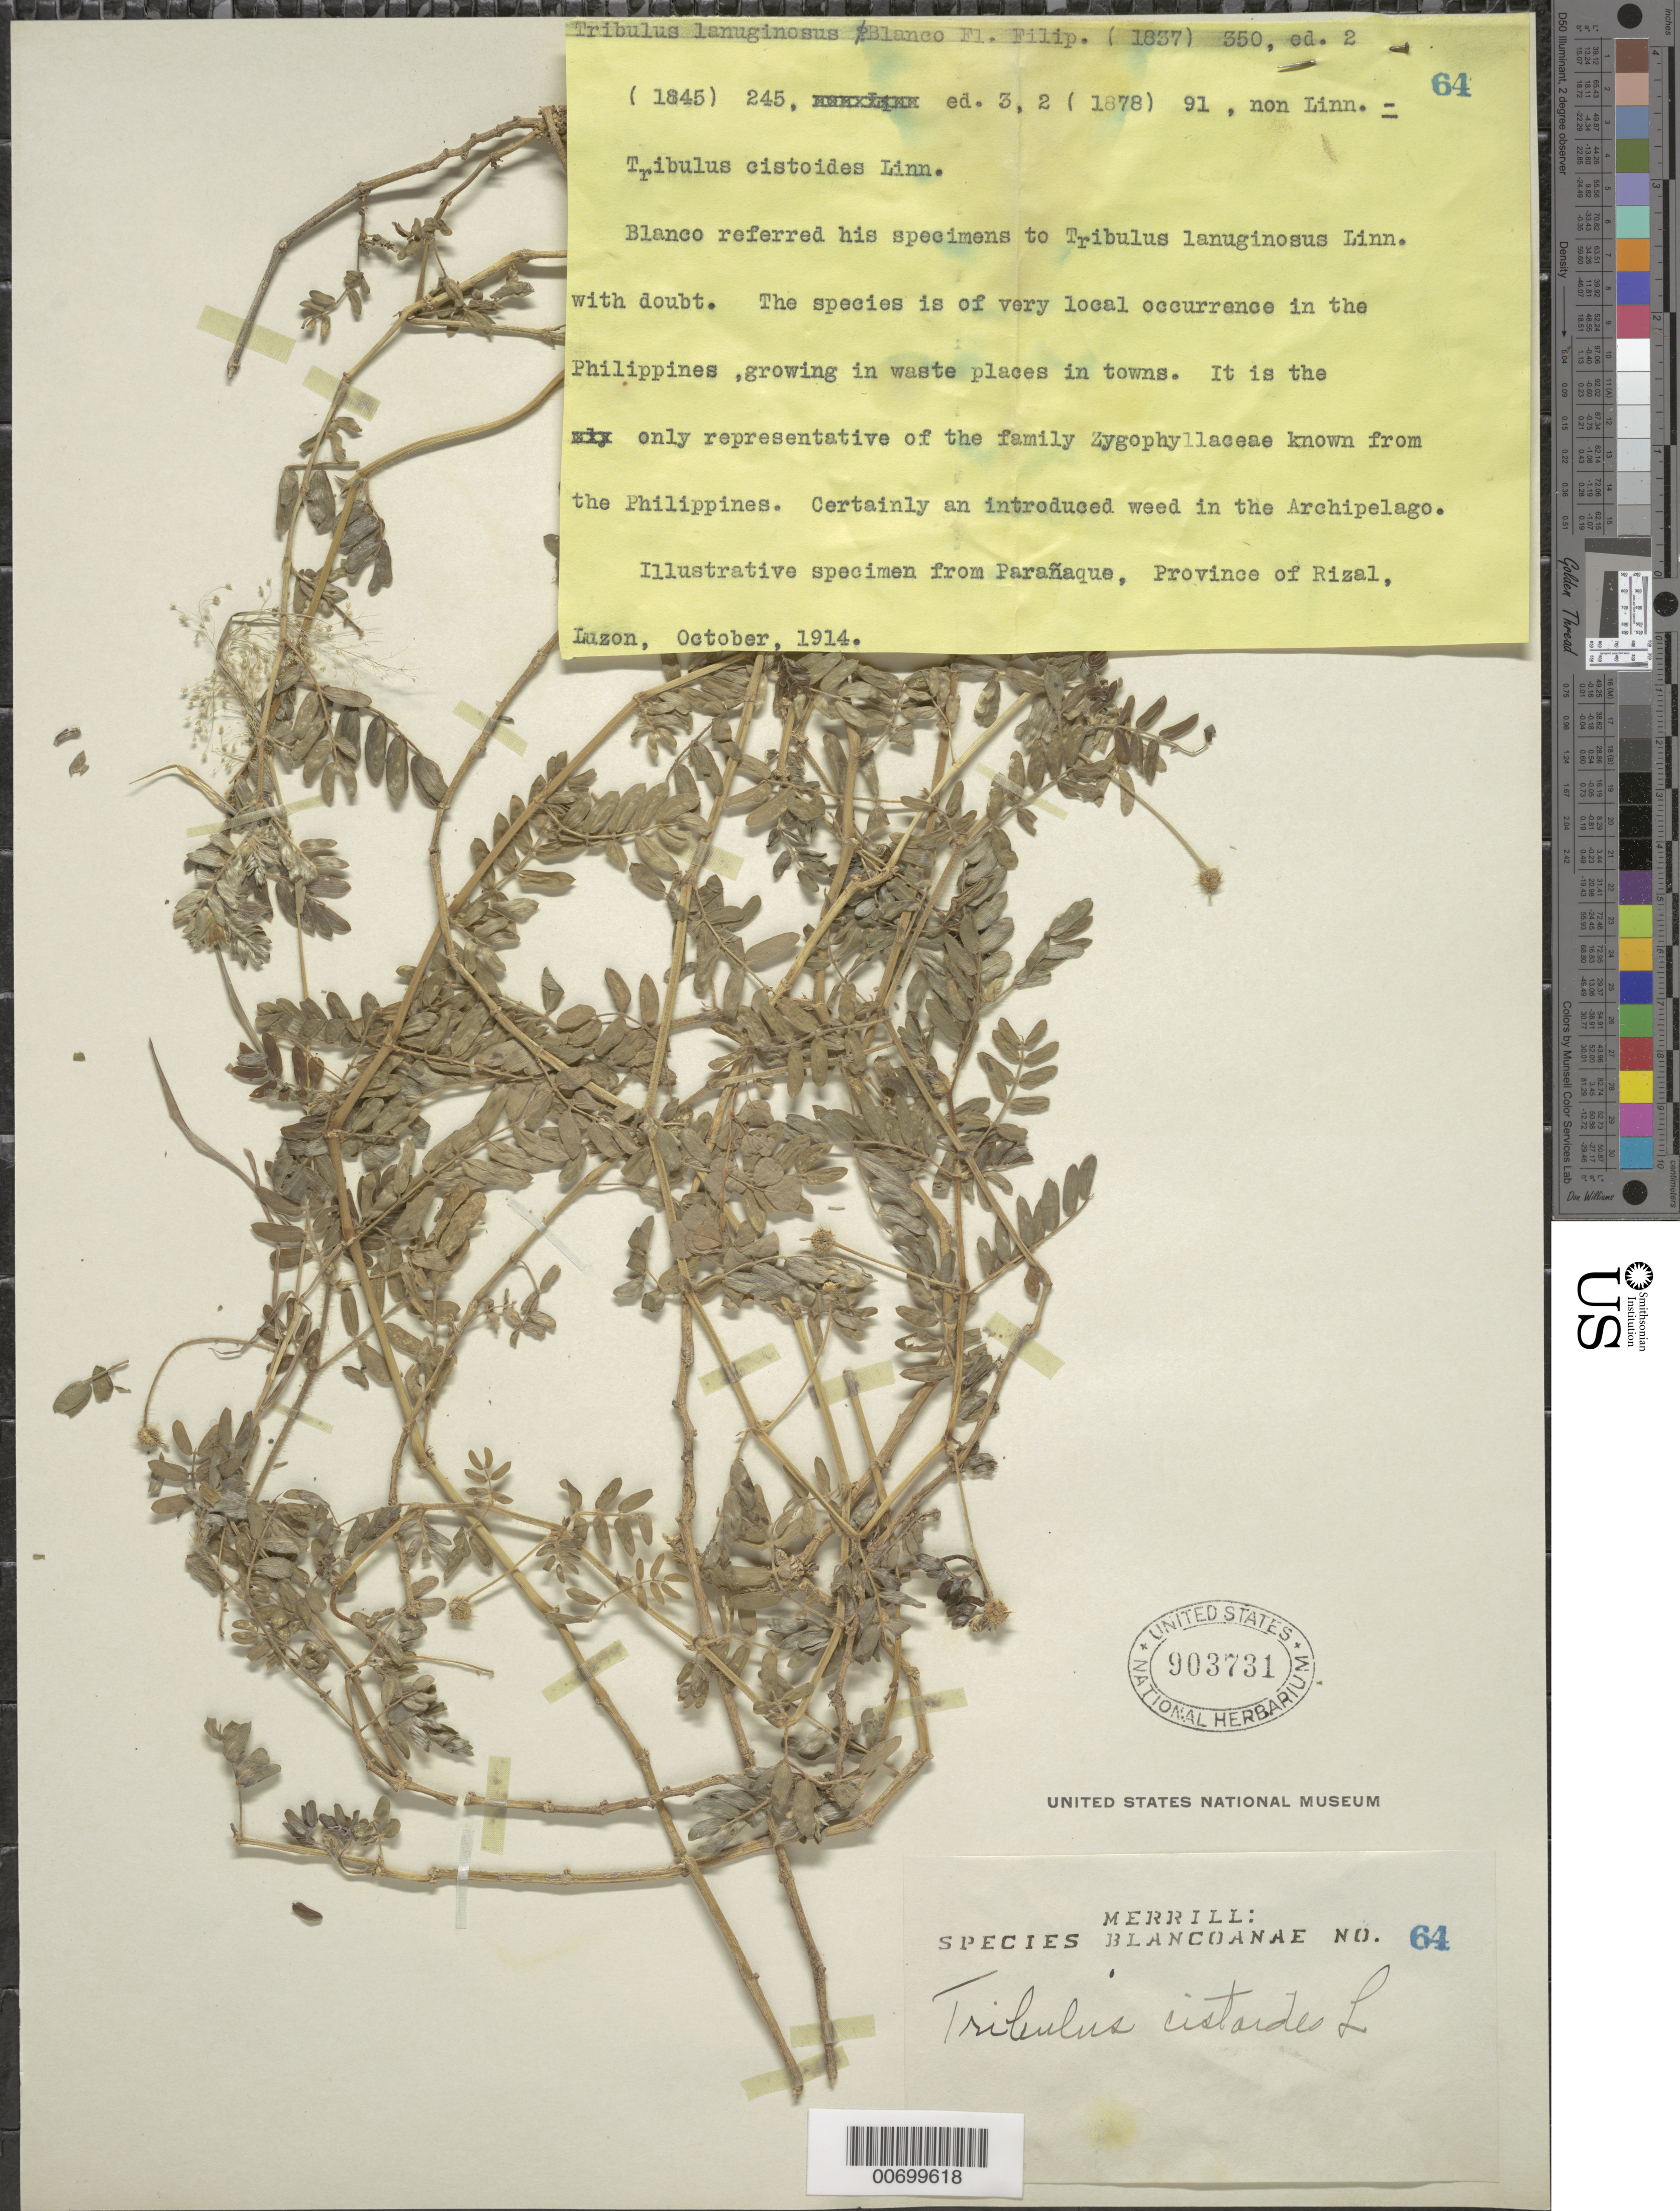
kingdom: Plantae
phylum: Tracheophyta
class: Magnoliopsida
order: Zygophyllales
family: Zygophyllaceae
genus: Tribulus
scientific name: Tribulus cistoides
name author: L.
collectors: E. D. Merrill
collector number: Sp. Blancoan. 0064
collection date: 1914-10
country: Philippines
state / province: National Capital Region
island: Luzon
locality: Paranaque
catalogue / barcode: US 903731